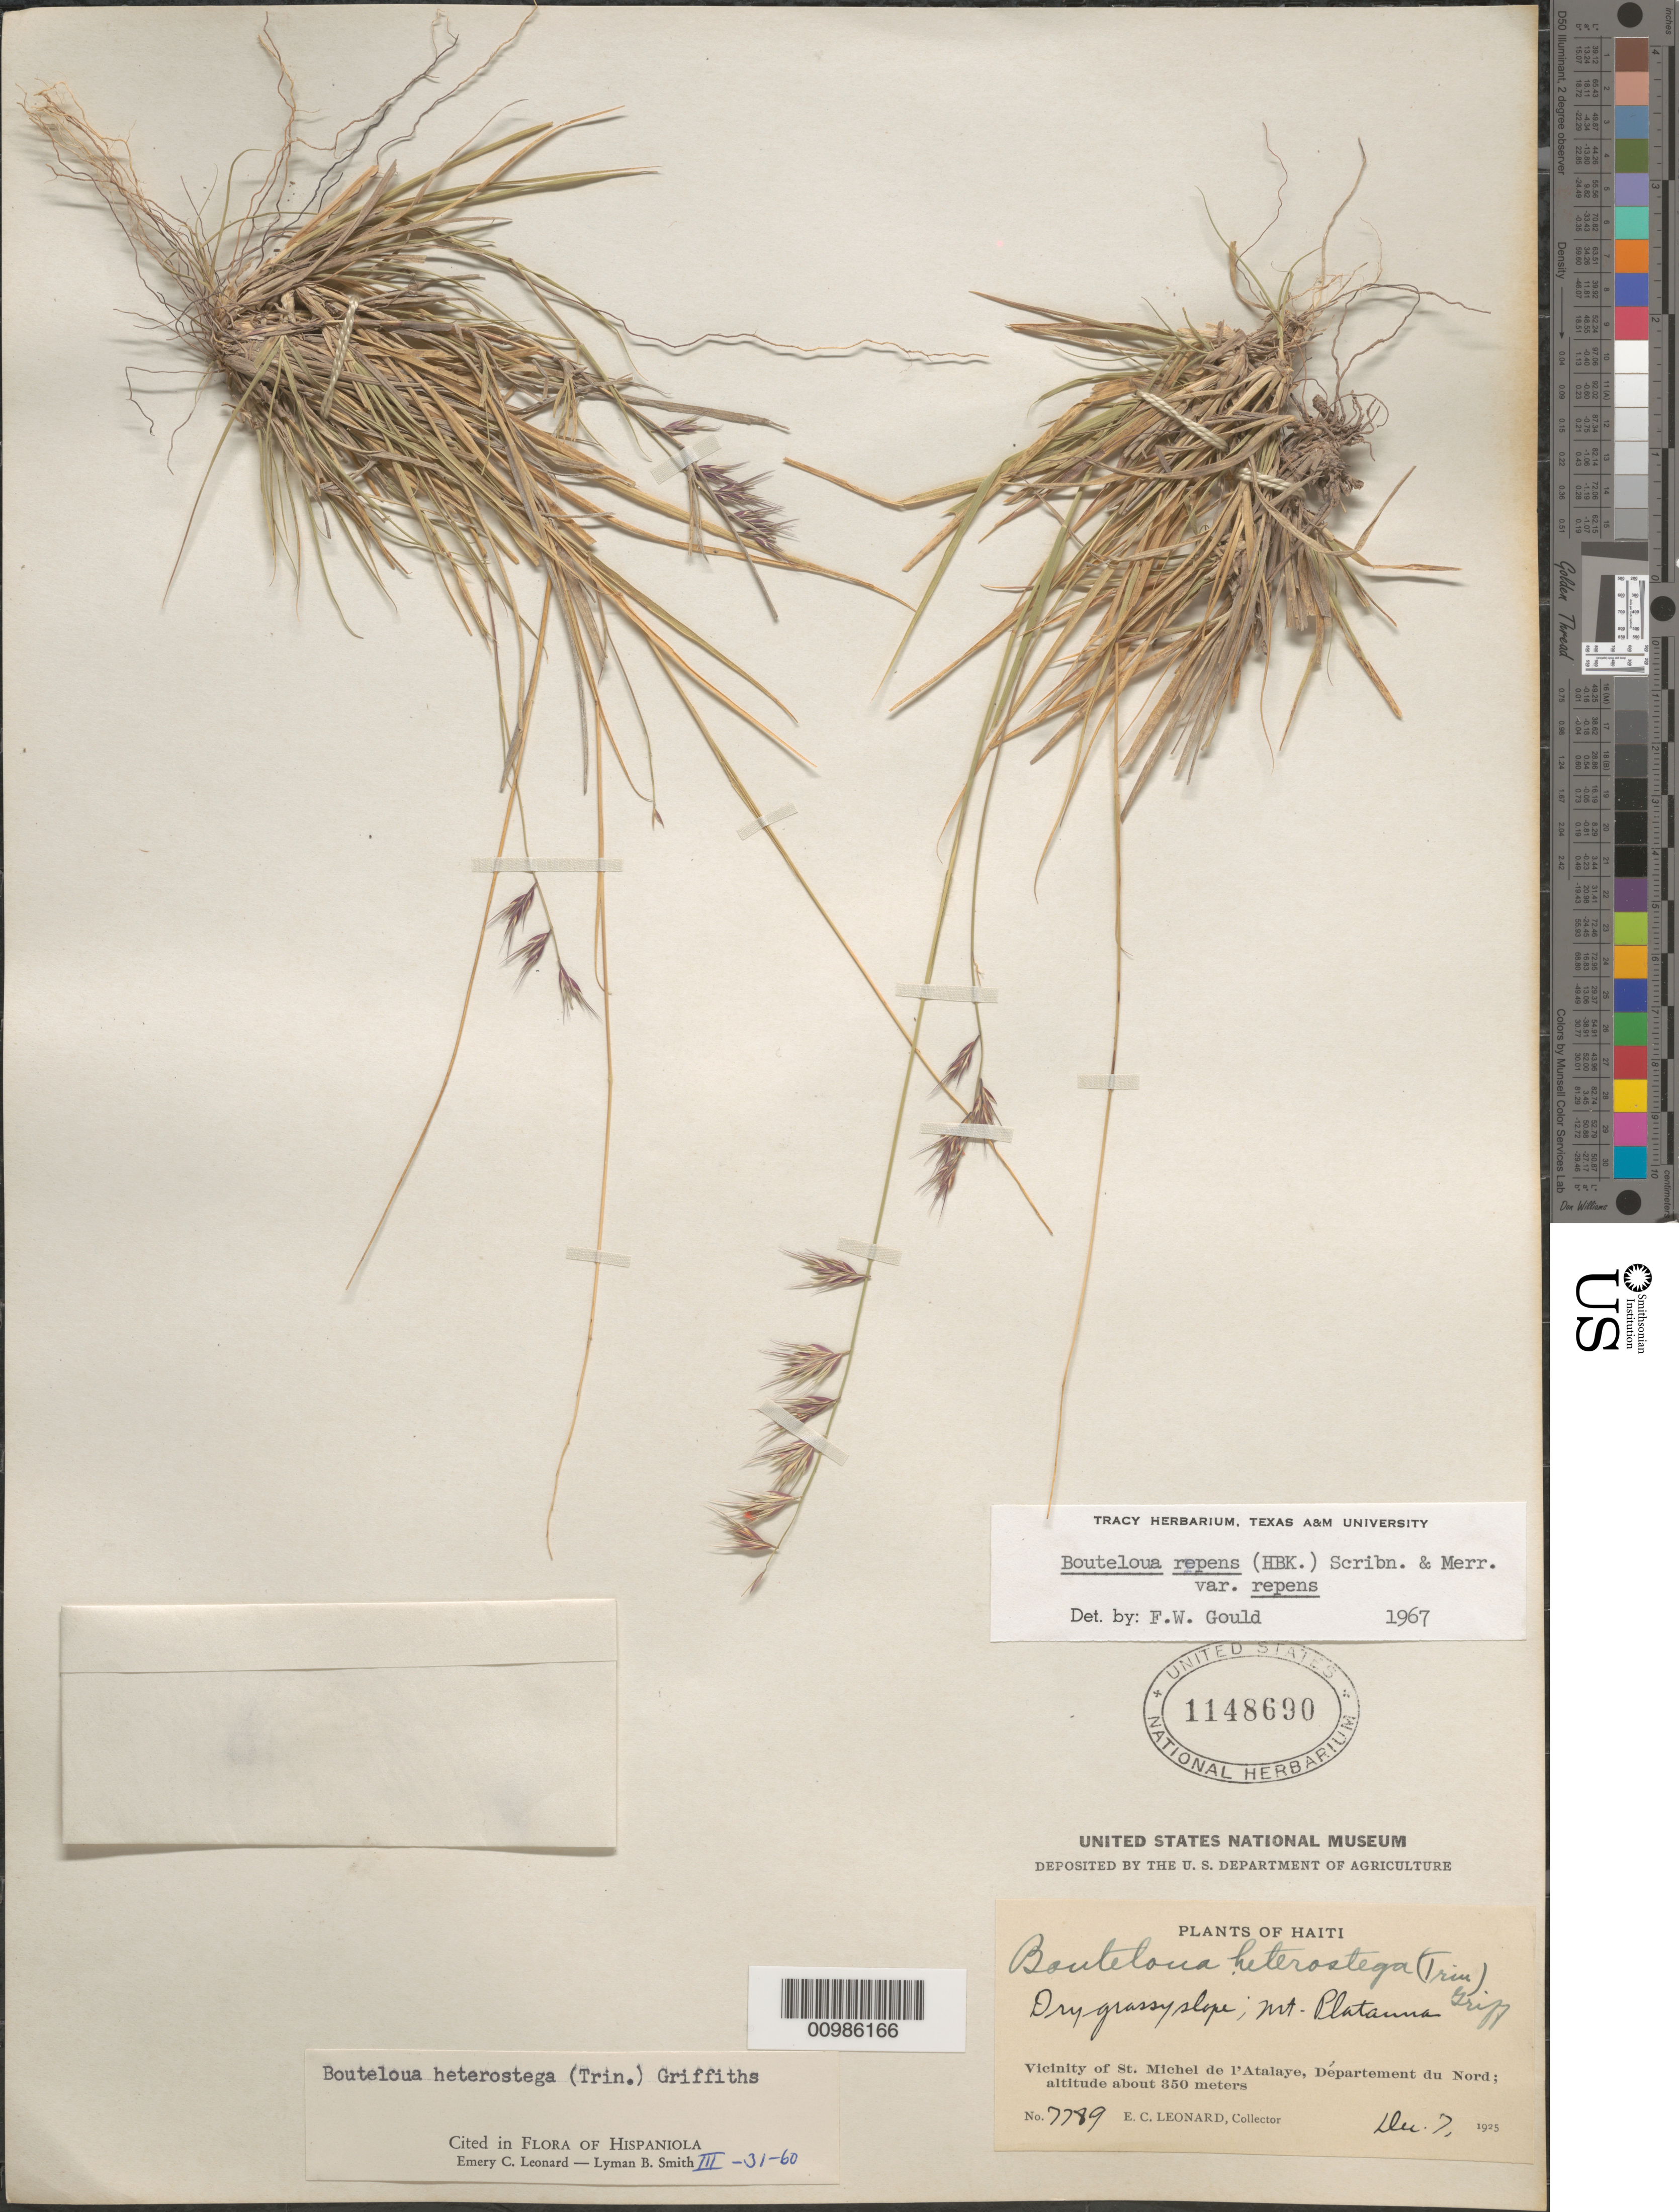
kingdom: Plantae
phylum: Tracheophyta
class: Liliopsida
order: Poales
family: Poaceae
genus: Bouteloua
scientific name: Bouteloua repens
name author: (Kunth) Scribn. & Merr.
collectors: E. C. Leonard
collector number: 7789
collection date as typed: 07 Dec 1925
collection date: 1925-12-07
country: Haiti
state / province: Nord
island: Hispaniola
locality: Vicinity of St. Michel de l'Atalaye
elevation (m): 350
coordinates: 0 N, 0 E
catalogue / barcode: US 1148690